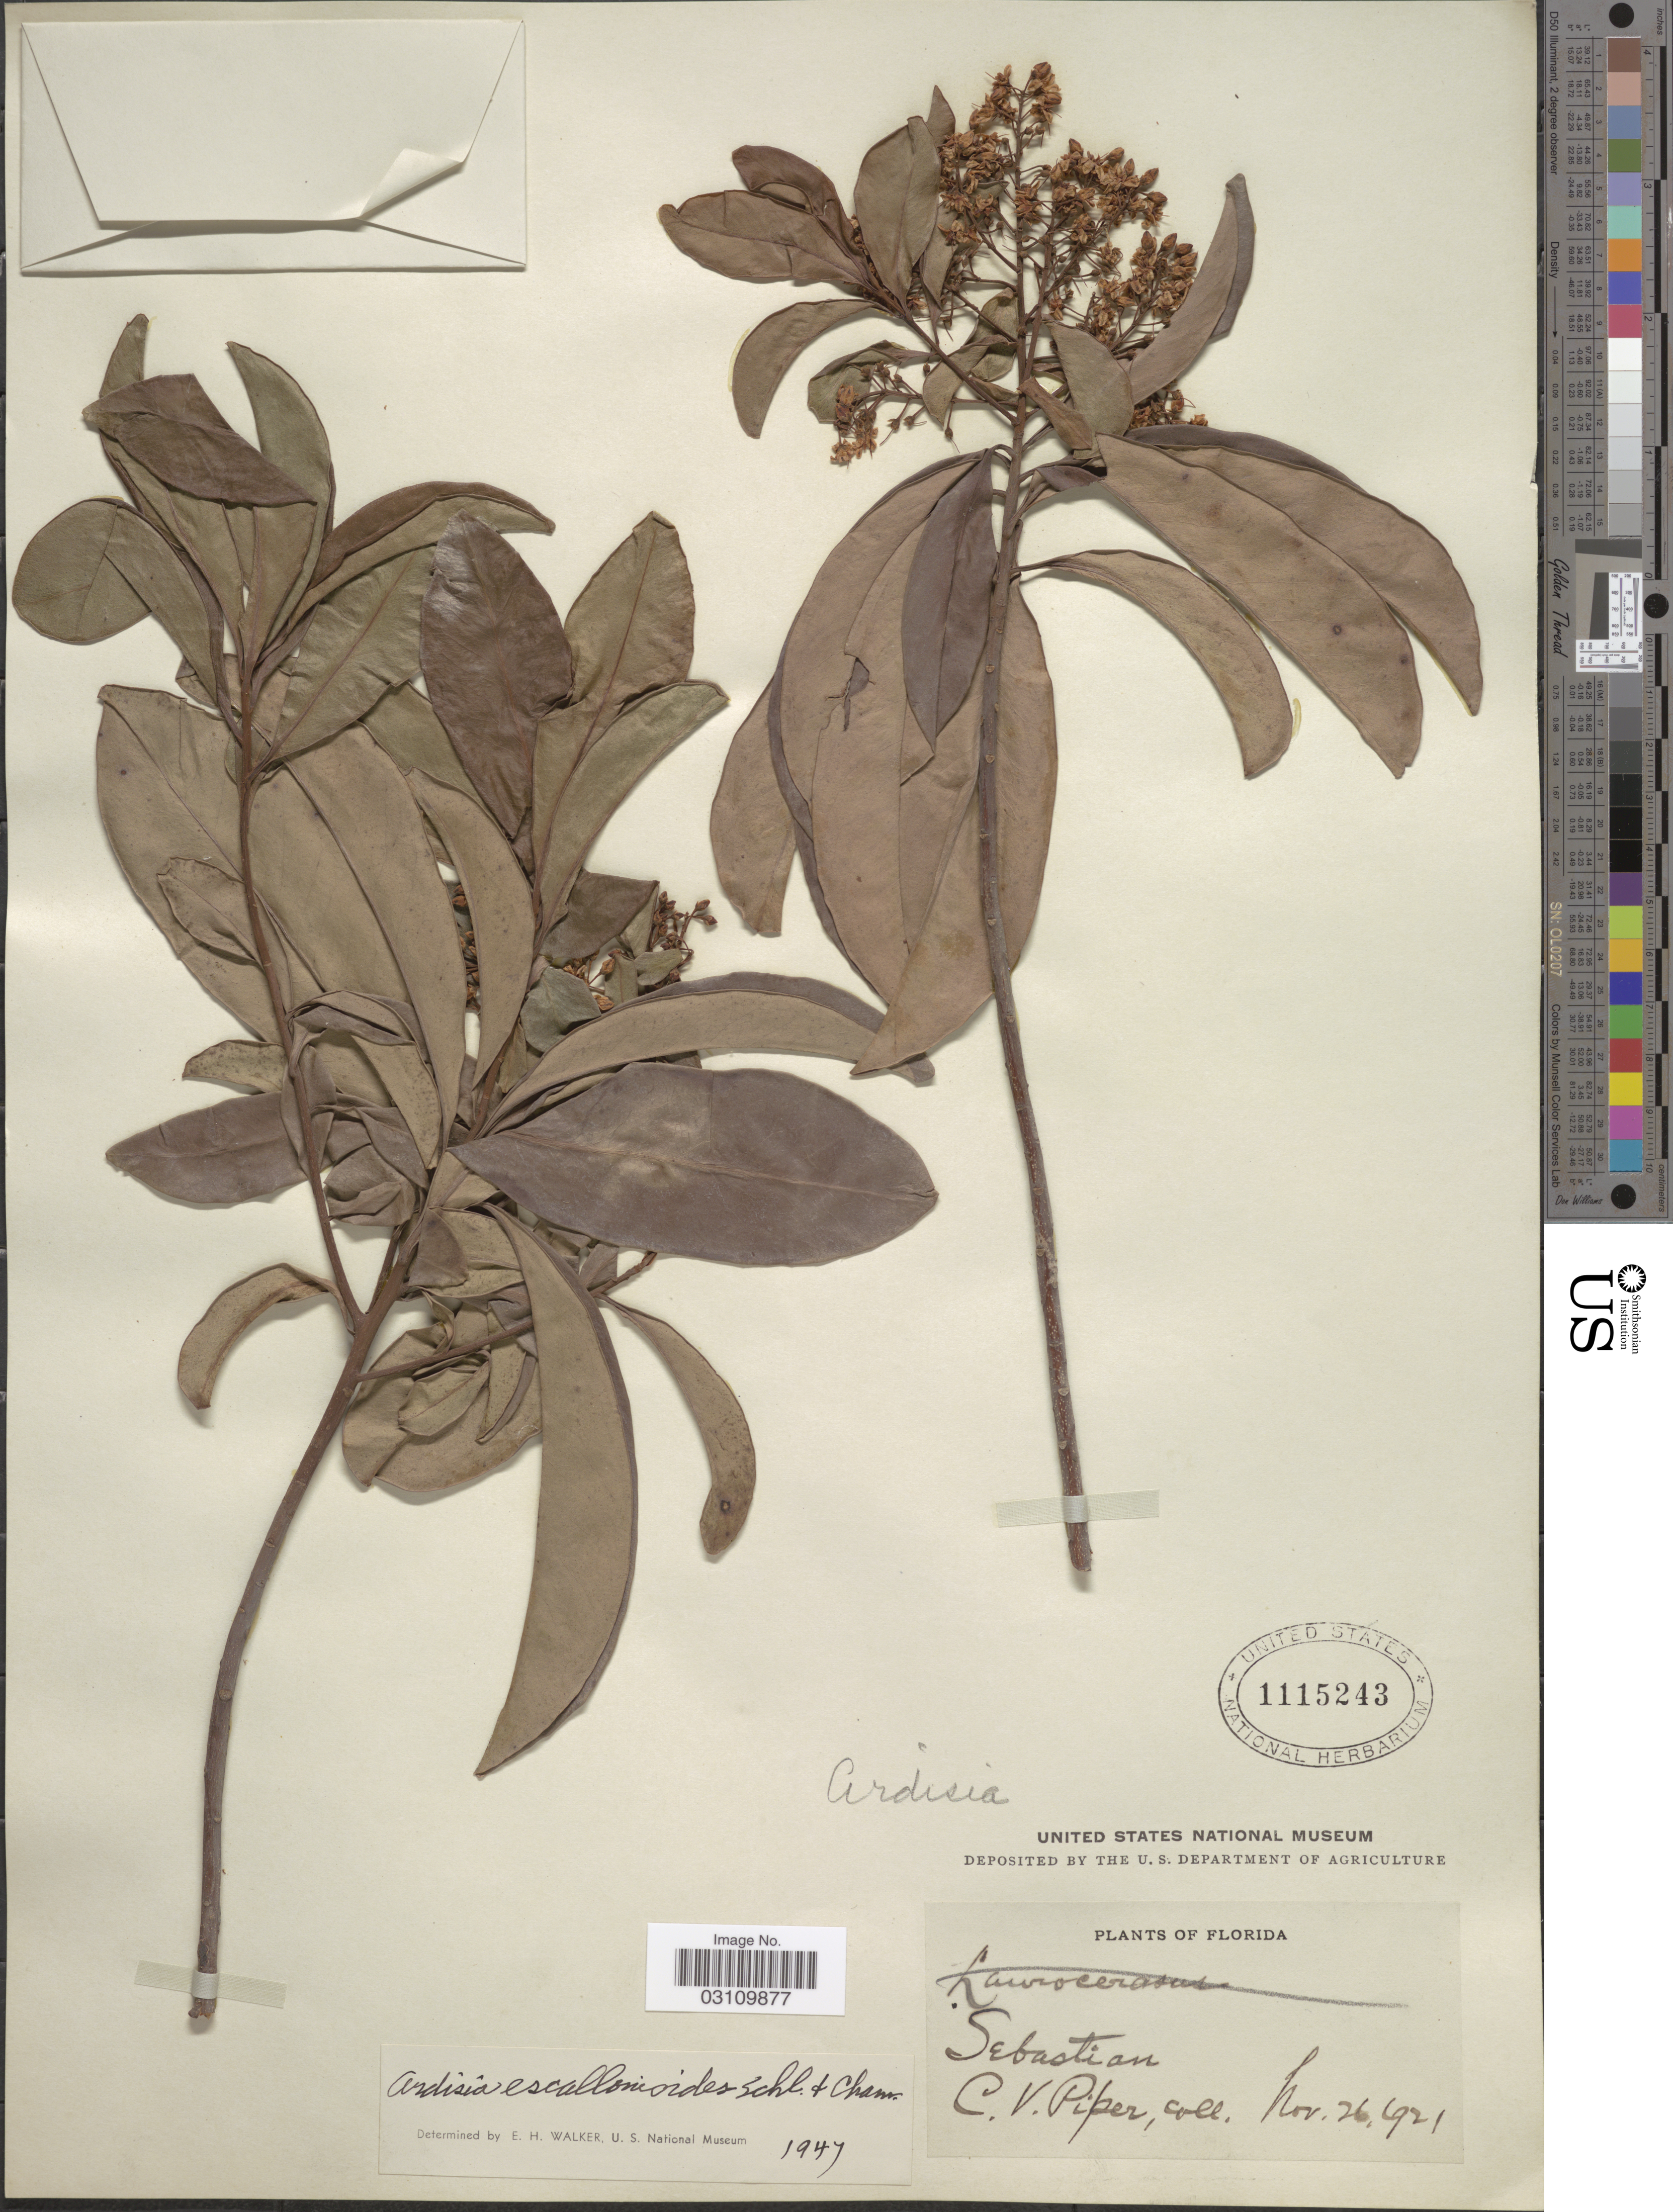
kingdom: Plantae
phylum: Tracheophyta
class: Magnoliopsida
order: Ericales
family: Primulaceae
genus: Ardisia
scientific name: Ardisia escallonioides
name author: Schltdl. & Cham.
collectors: C. V. Piper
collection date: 1921-11-26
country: United States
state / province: Florida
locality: Sebastian.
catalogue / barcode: US 1115243